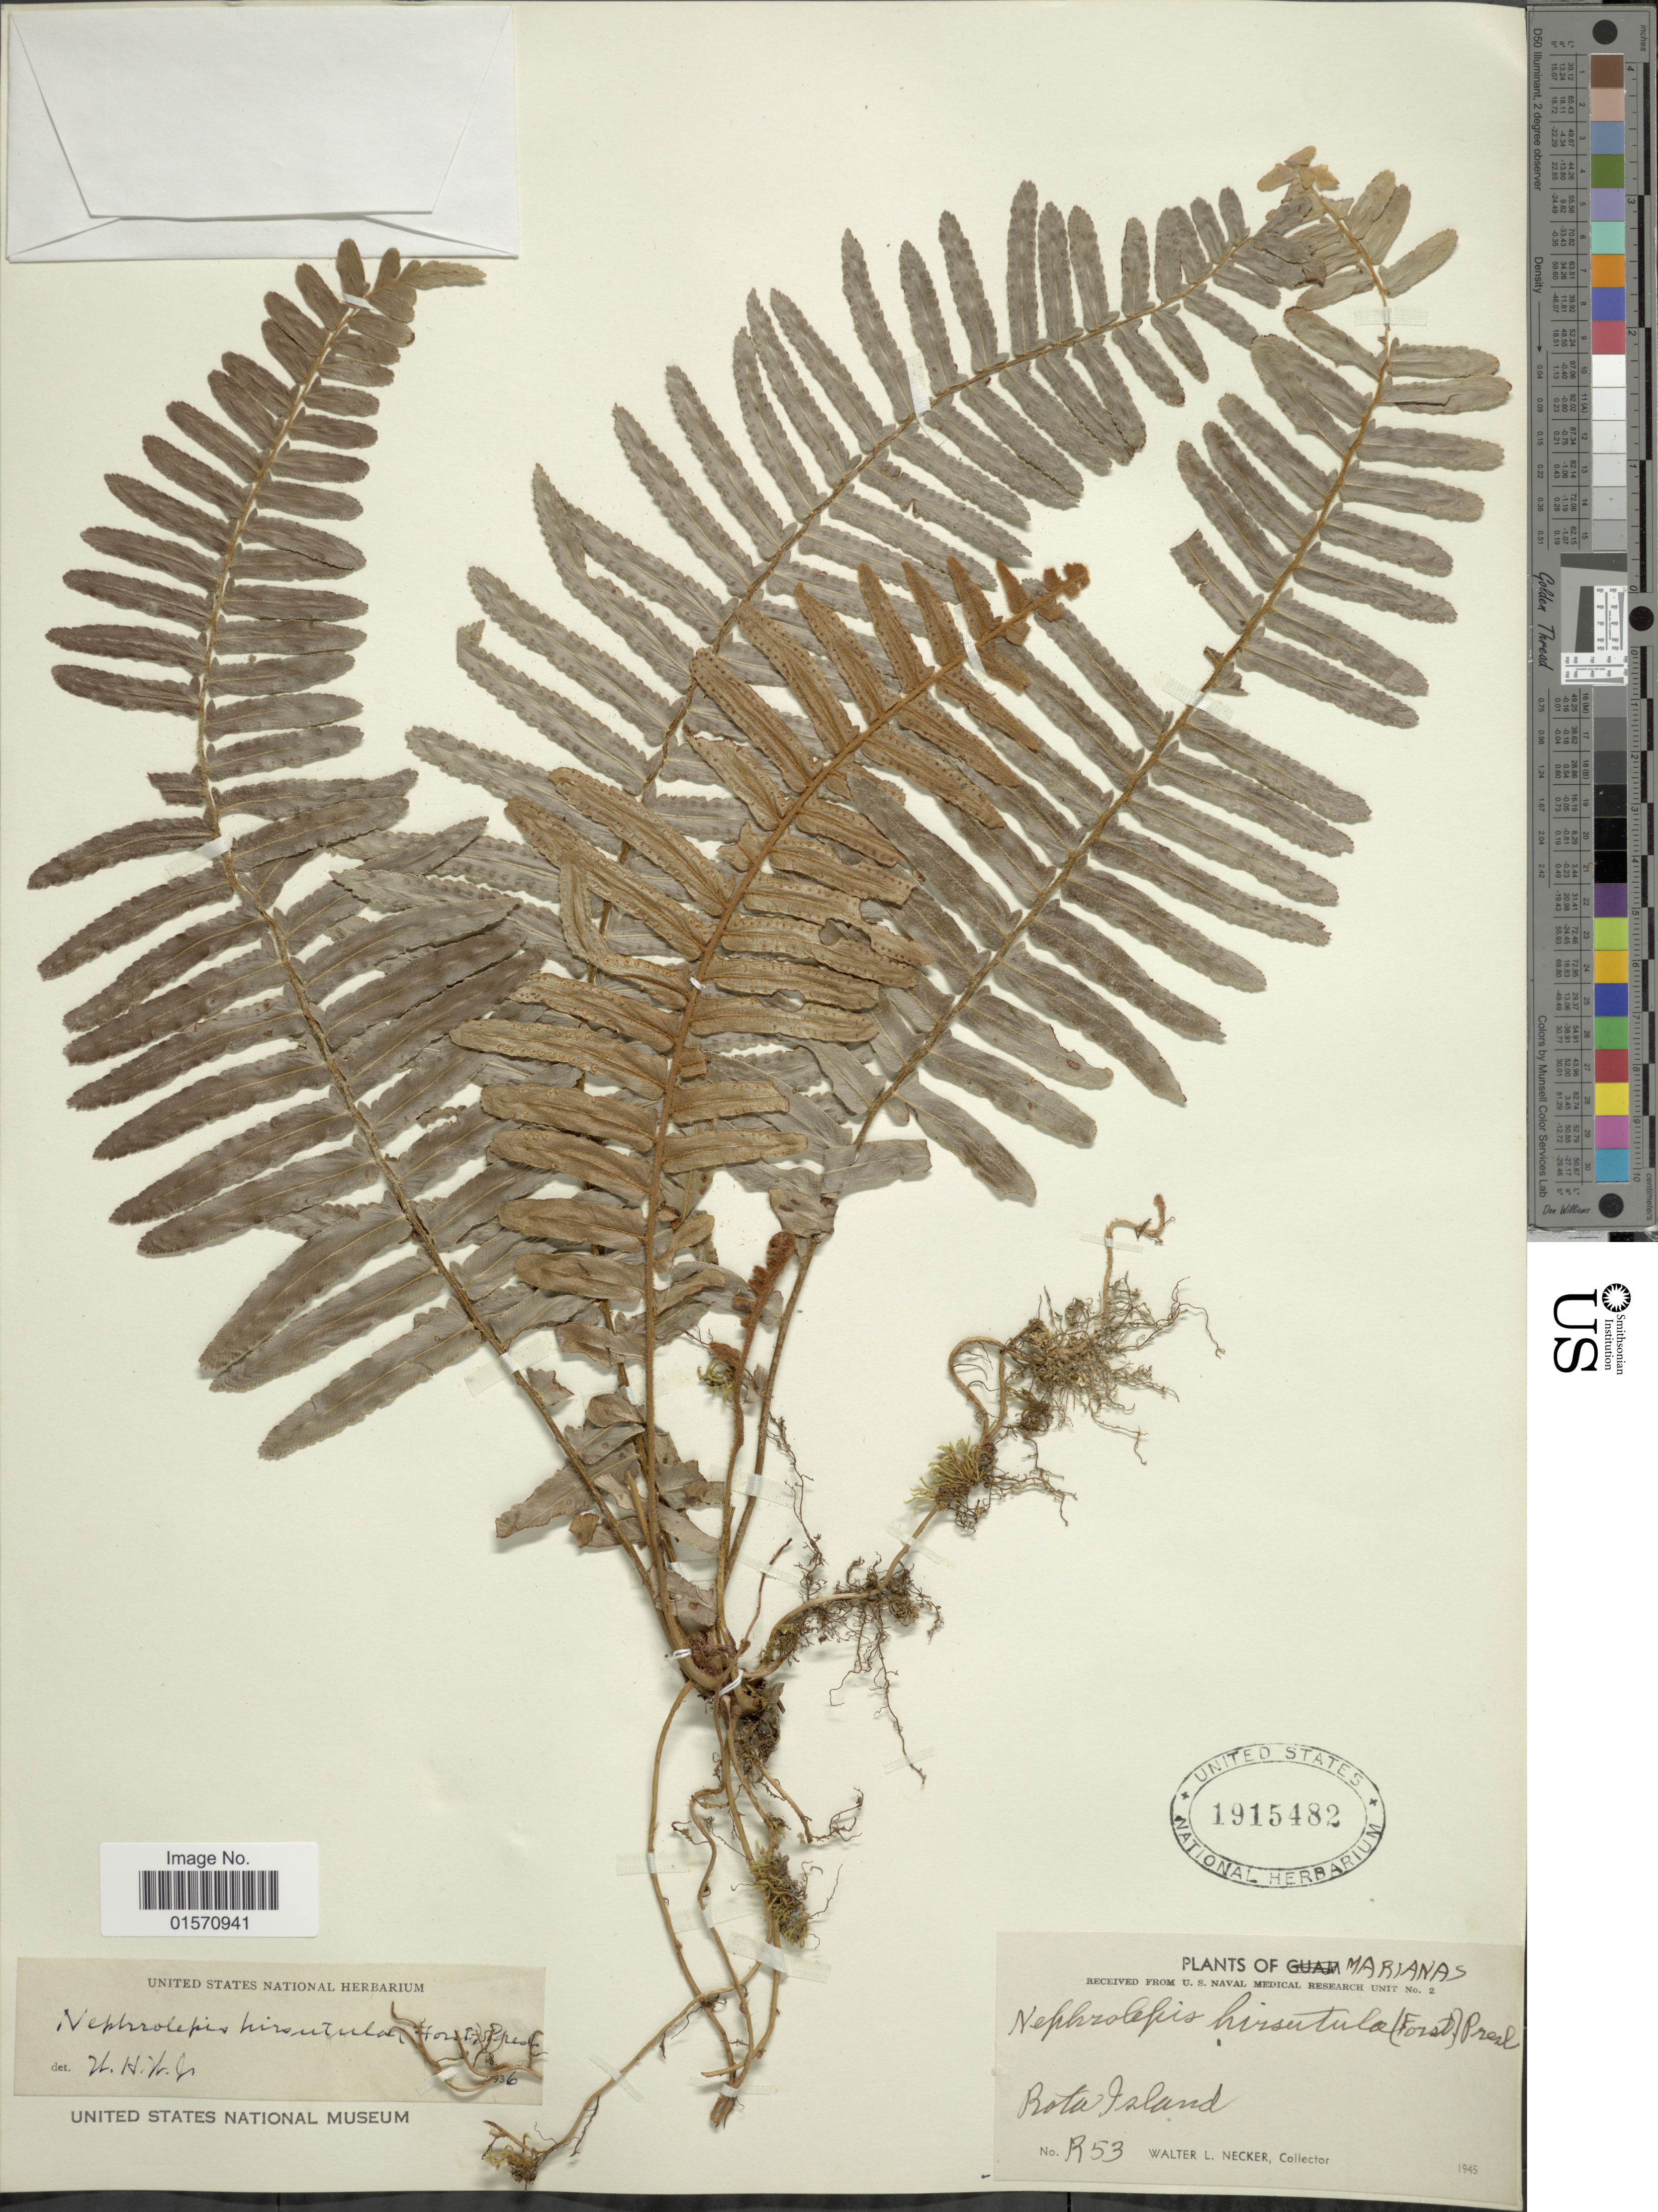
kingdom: Plantae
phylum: Tracheophyta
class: Polypodiopsida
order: Polypodiales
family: Nephrolepidaceae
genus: Nephrolepis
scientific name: Nephrolepis hirsutula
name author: (G. Forst.) C. Presl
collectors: W. L. Necker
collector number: R53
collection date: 1945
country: Northern Mariana Islands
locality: Marianas. Bata Island [interpreted]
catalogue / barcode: US 1915482